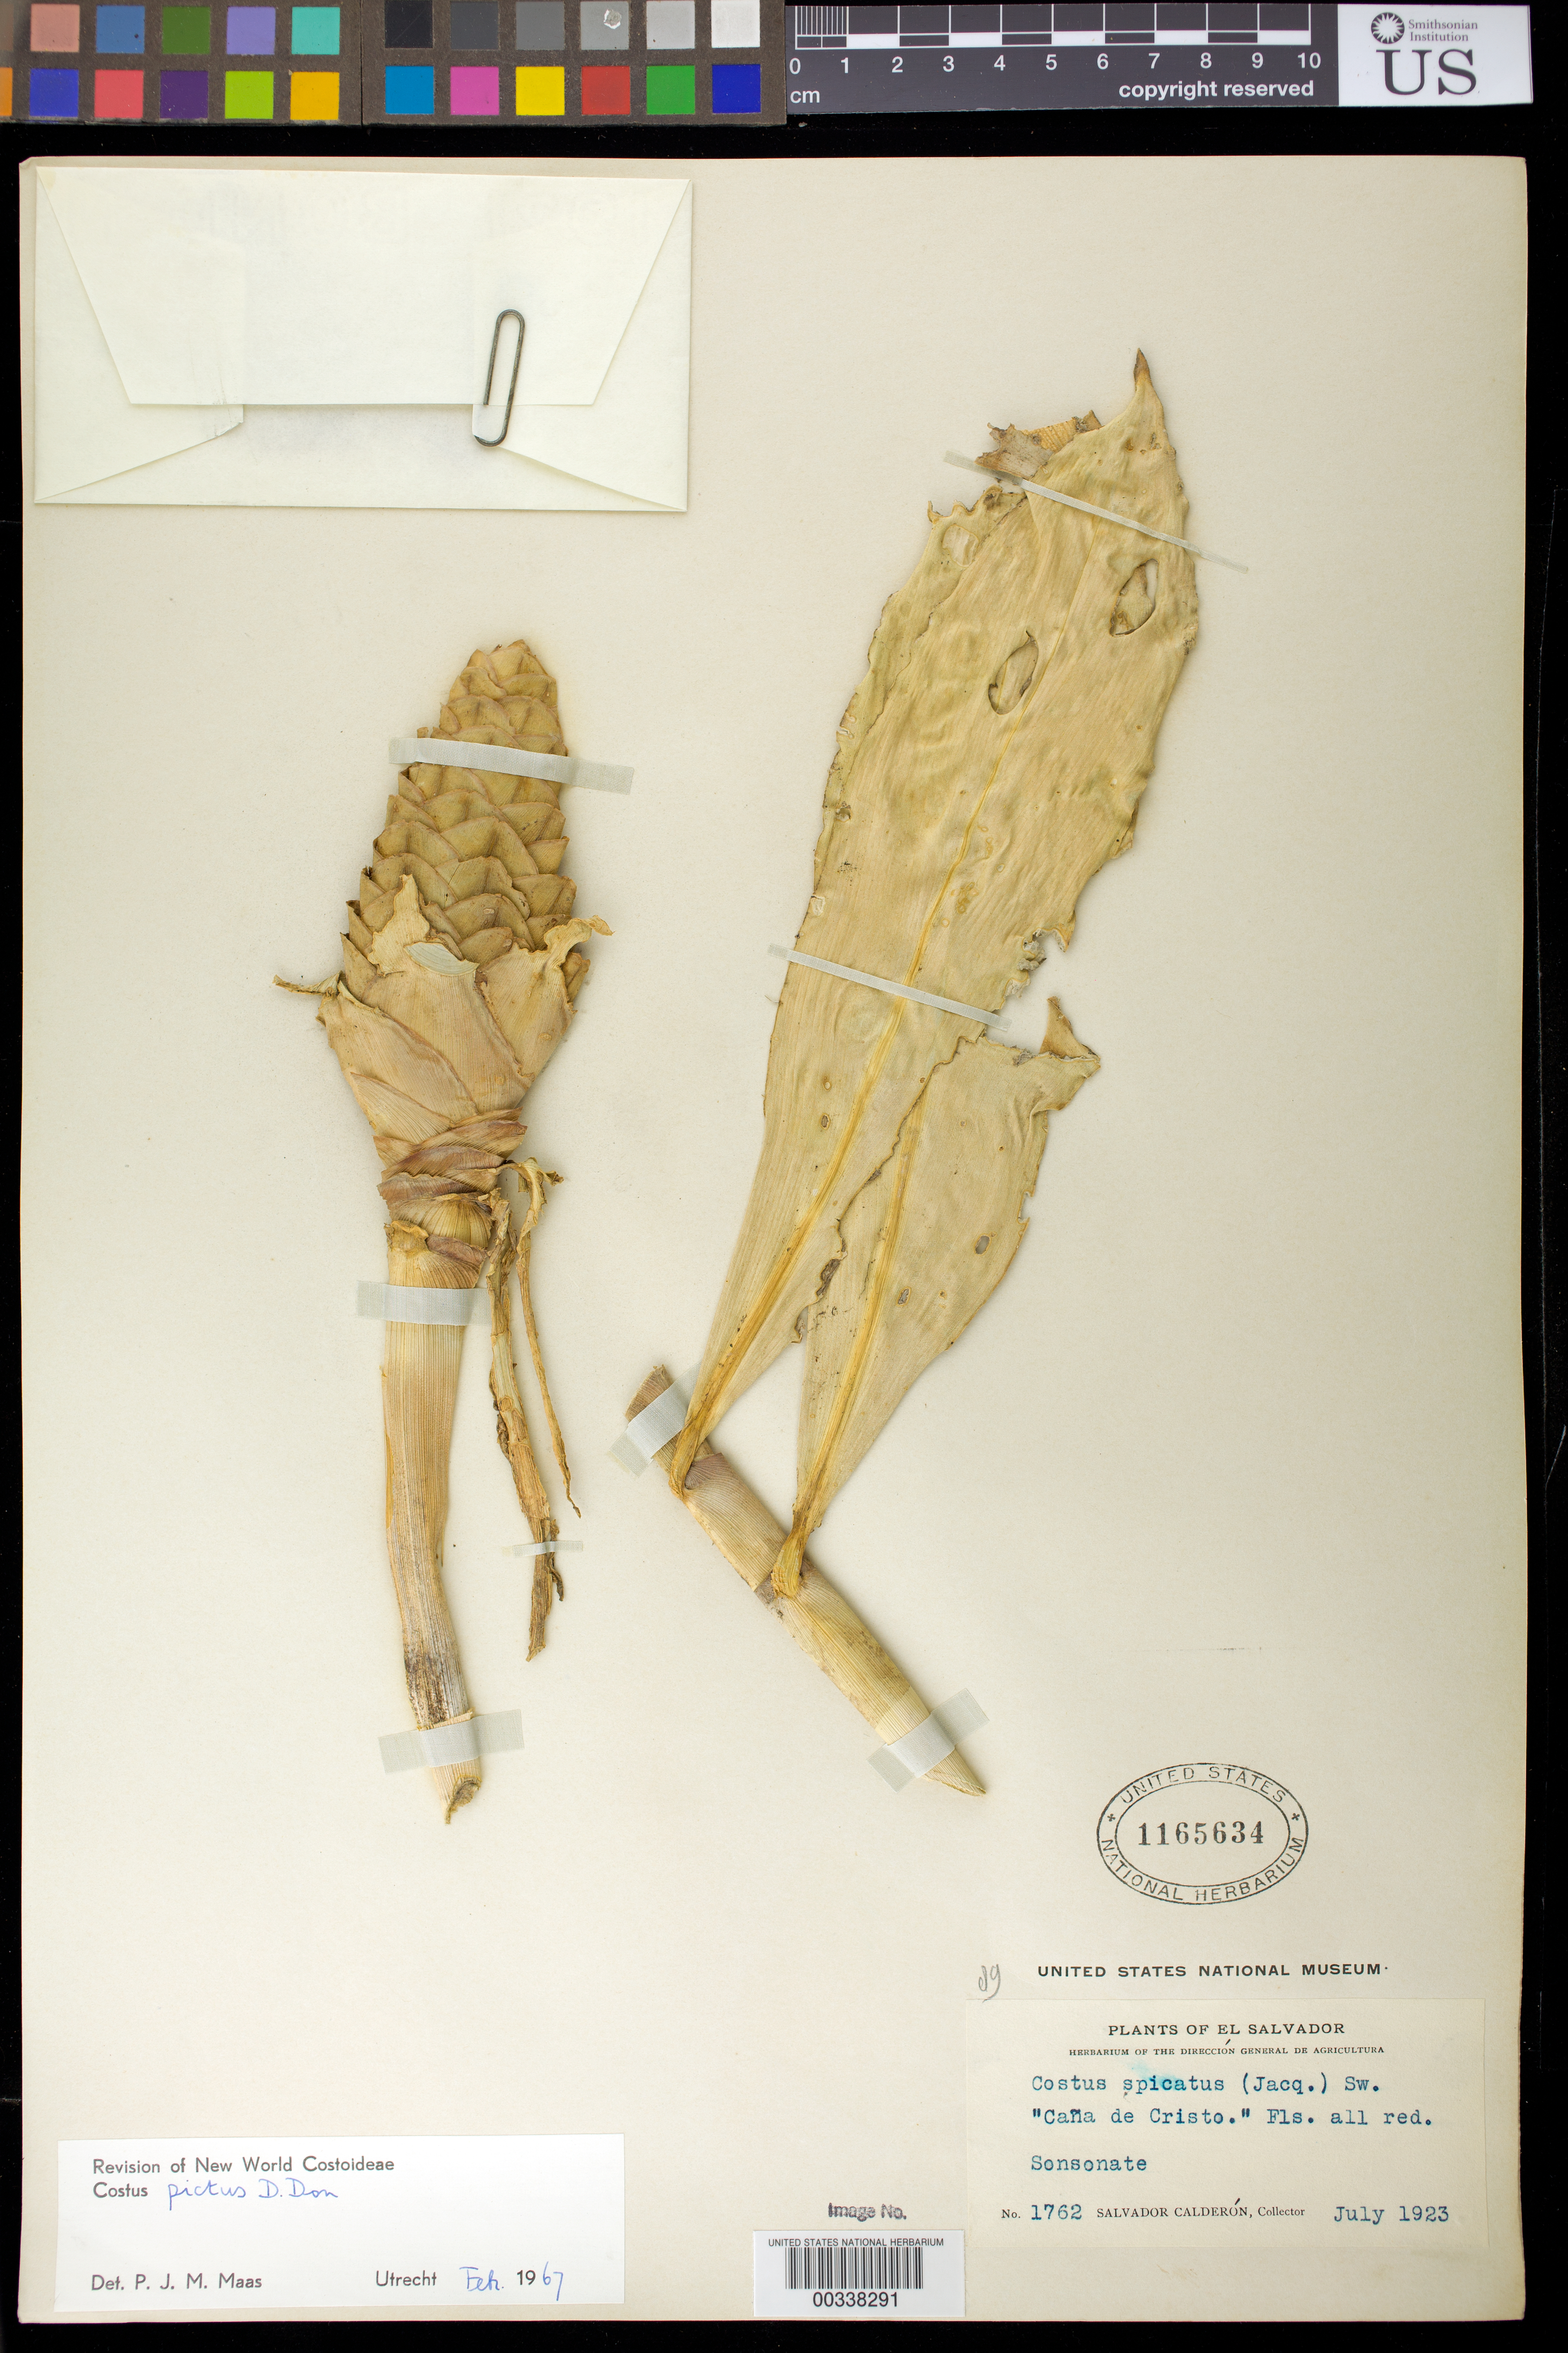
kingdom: Plantae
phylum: Tracheophyta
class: Liliopsida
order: Zingiberales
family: Costaceae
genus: Costus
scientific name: Costus pictus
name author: D. Don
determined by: Maas, Paul J. M.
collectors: S. Calderón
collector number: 1762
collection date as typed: Jul 1923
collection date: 1923-07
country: El Salvador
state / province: Sonsonate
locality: Sonsonate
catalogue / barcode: US 1165634